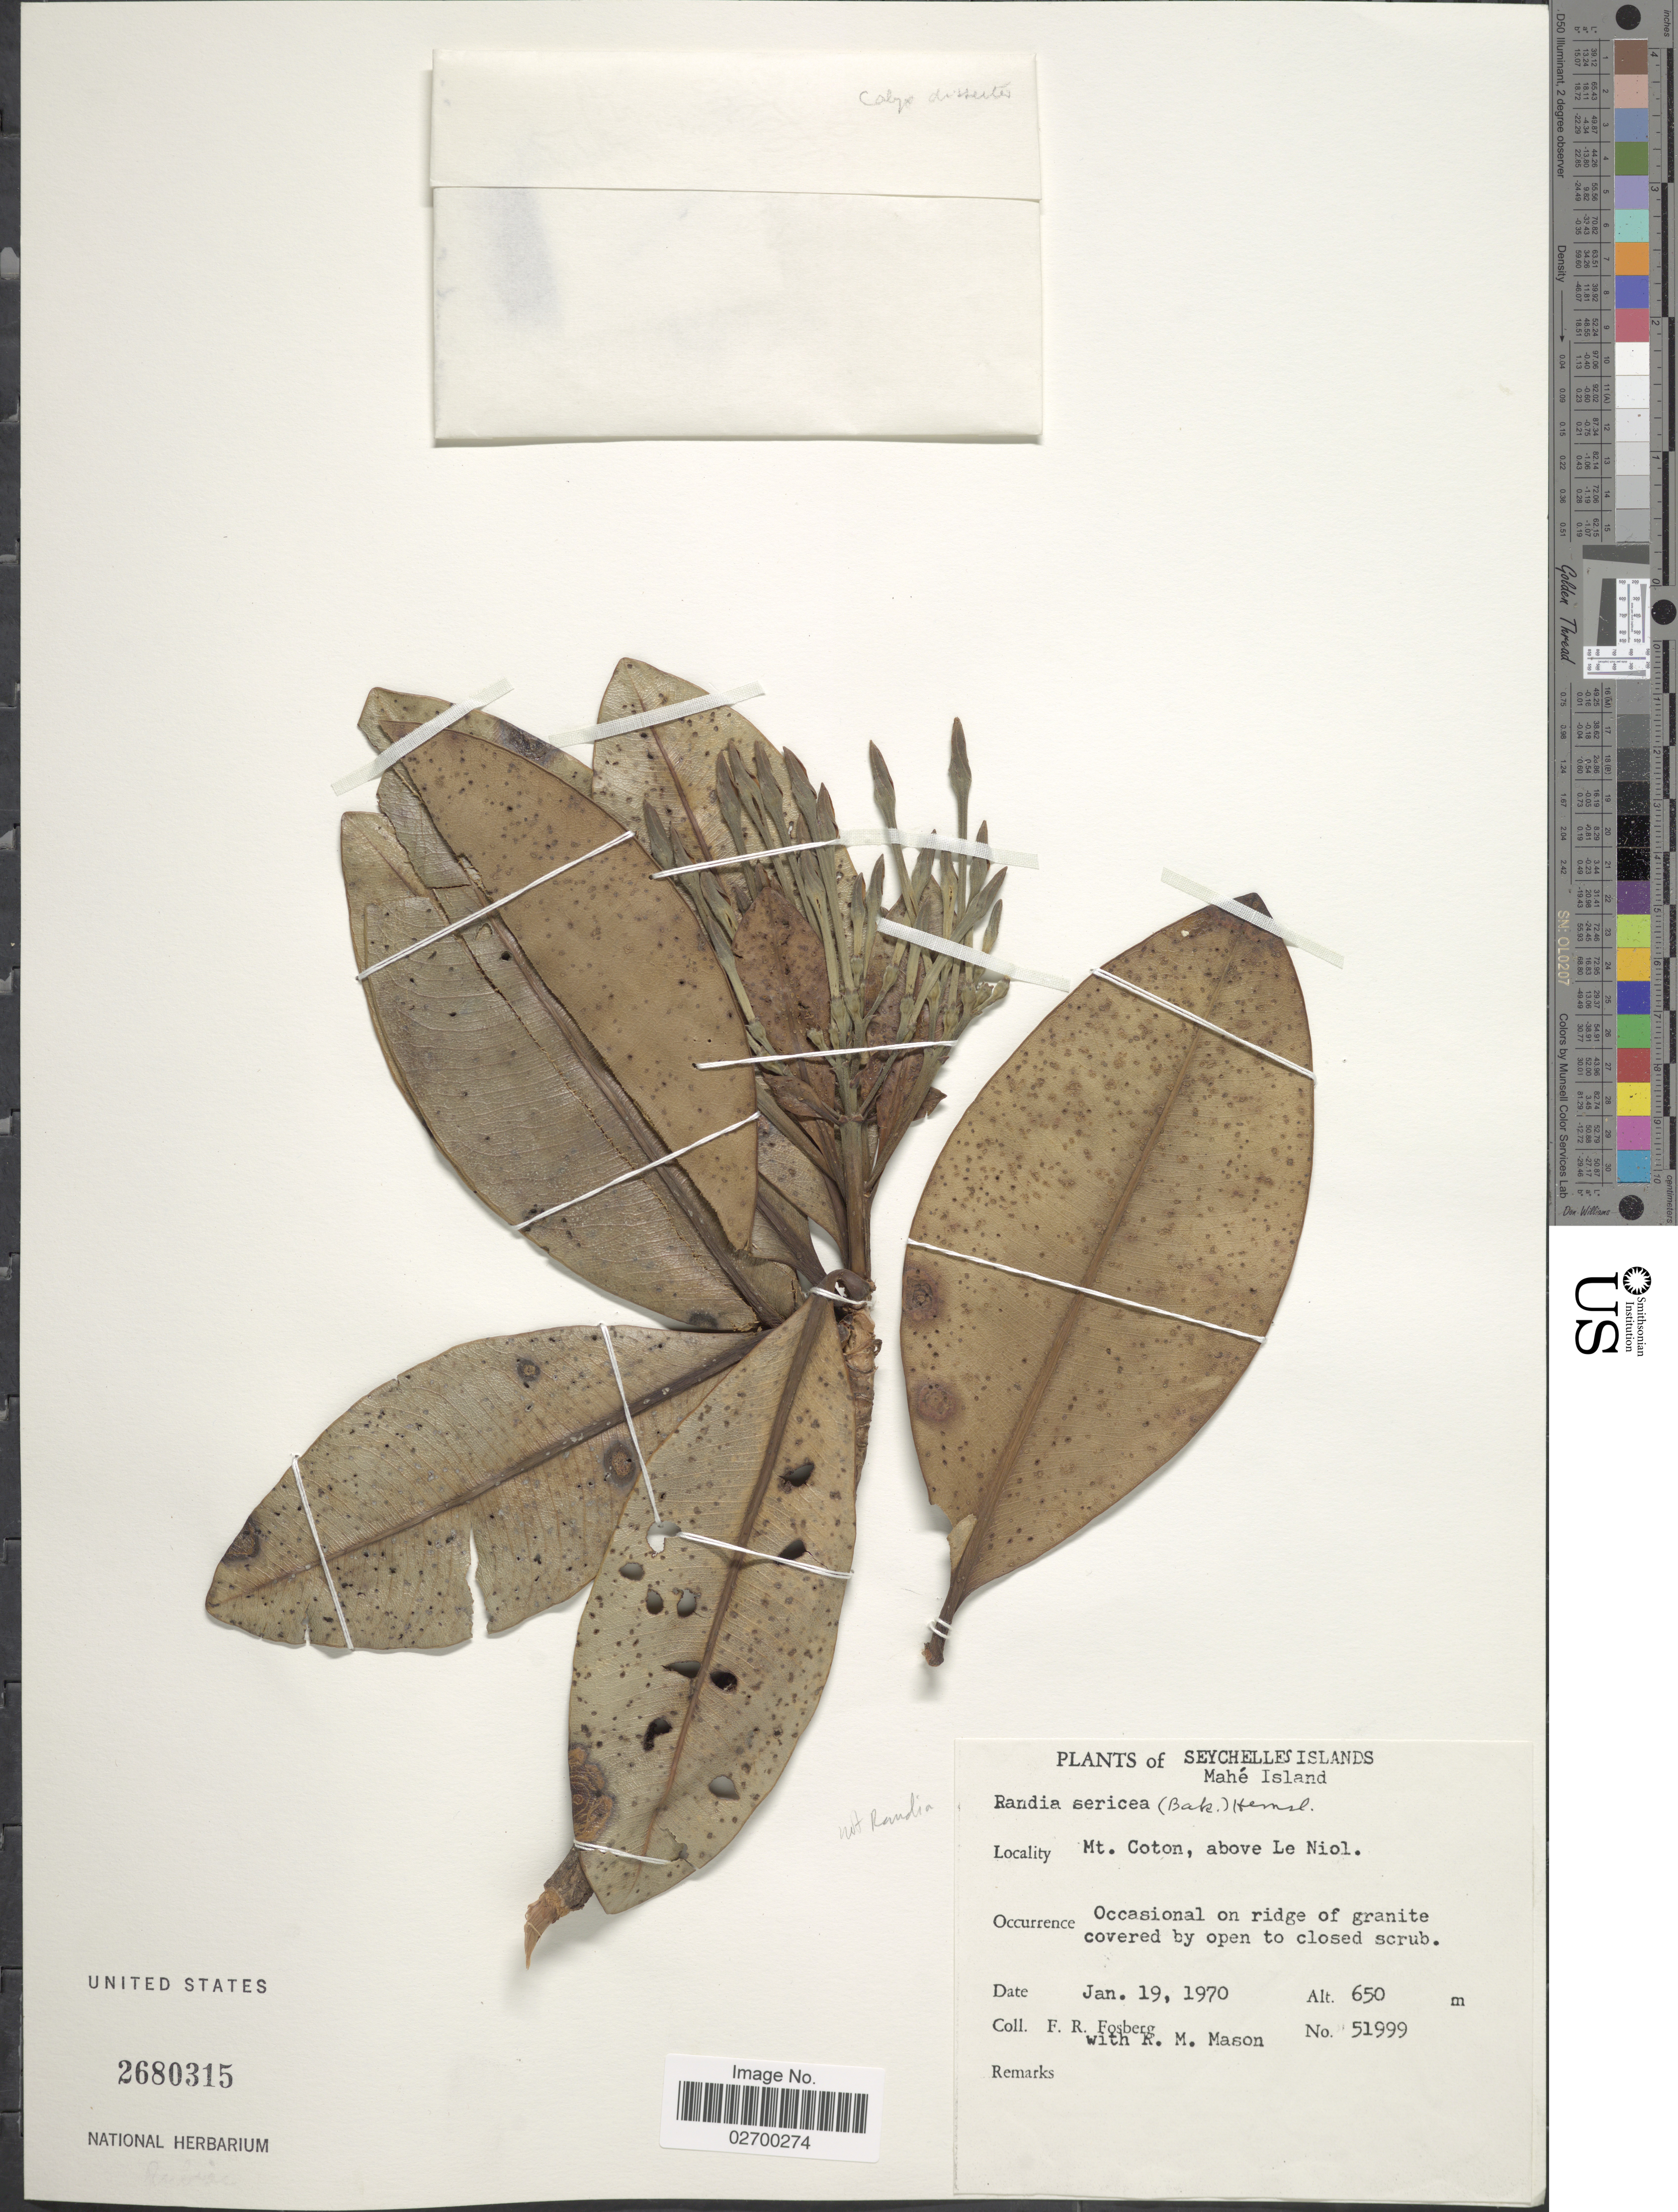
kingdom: Plantae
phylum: Tracheophyta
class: Magnoliopsida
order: Gentianales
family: Rubiaceae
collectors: F. R. Fosberg & R. Mason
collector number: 51999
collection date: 1970-01-19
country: Seychelles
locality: Mahe Island. Mt. Coton, above Le Niol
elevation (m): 650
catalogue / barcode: US 2680315